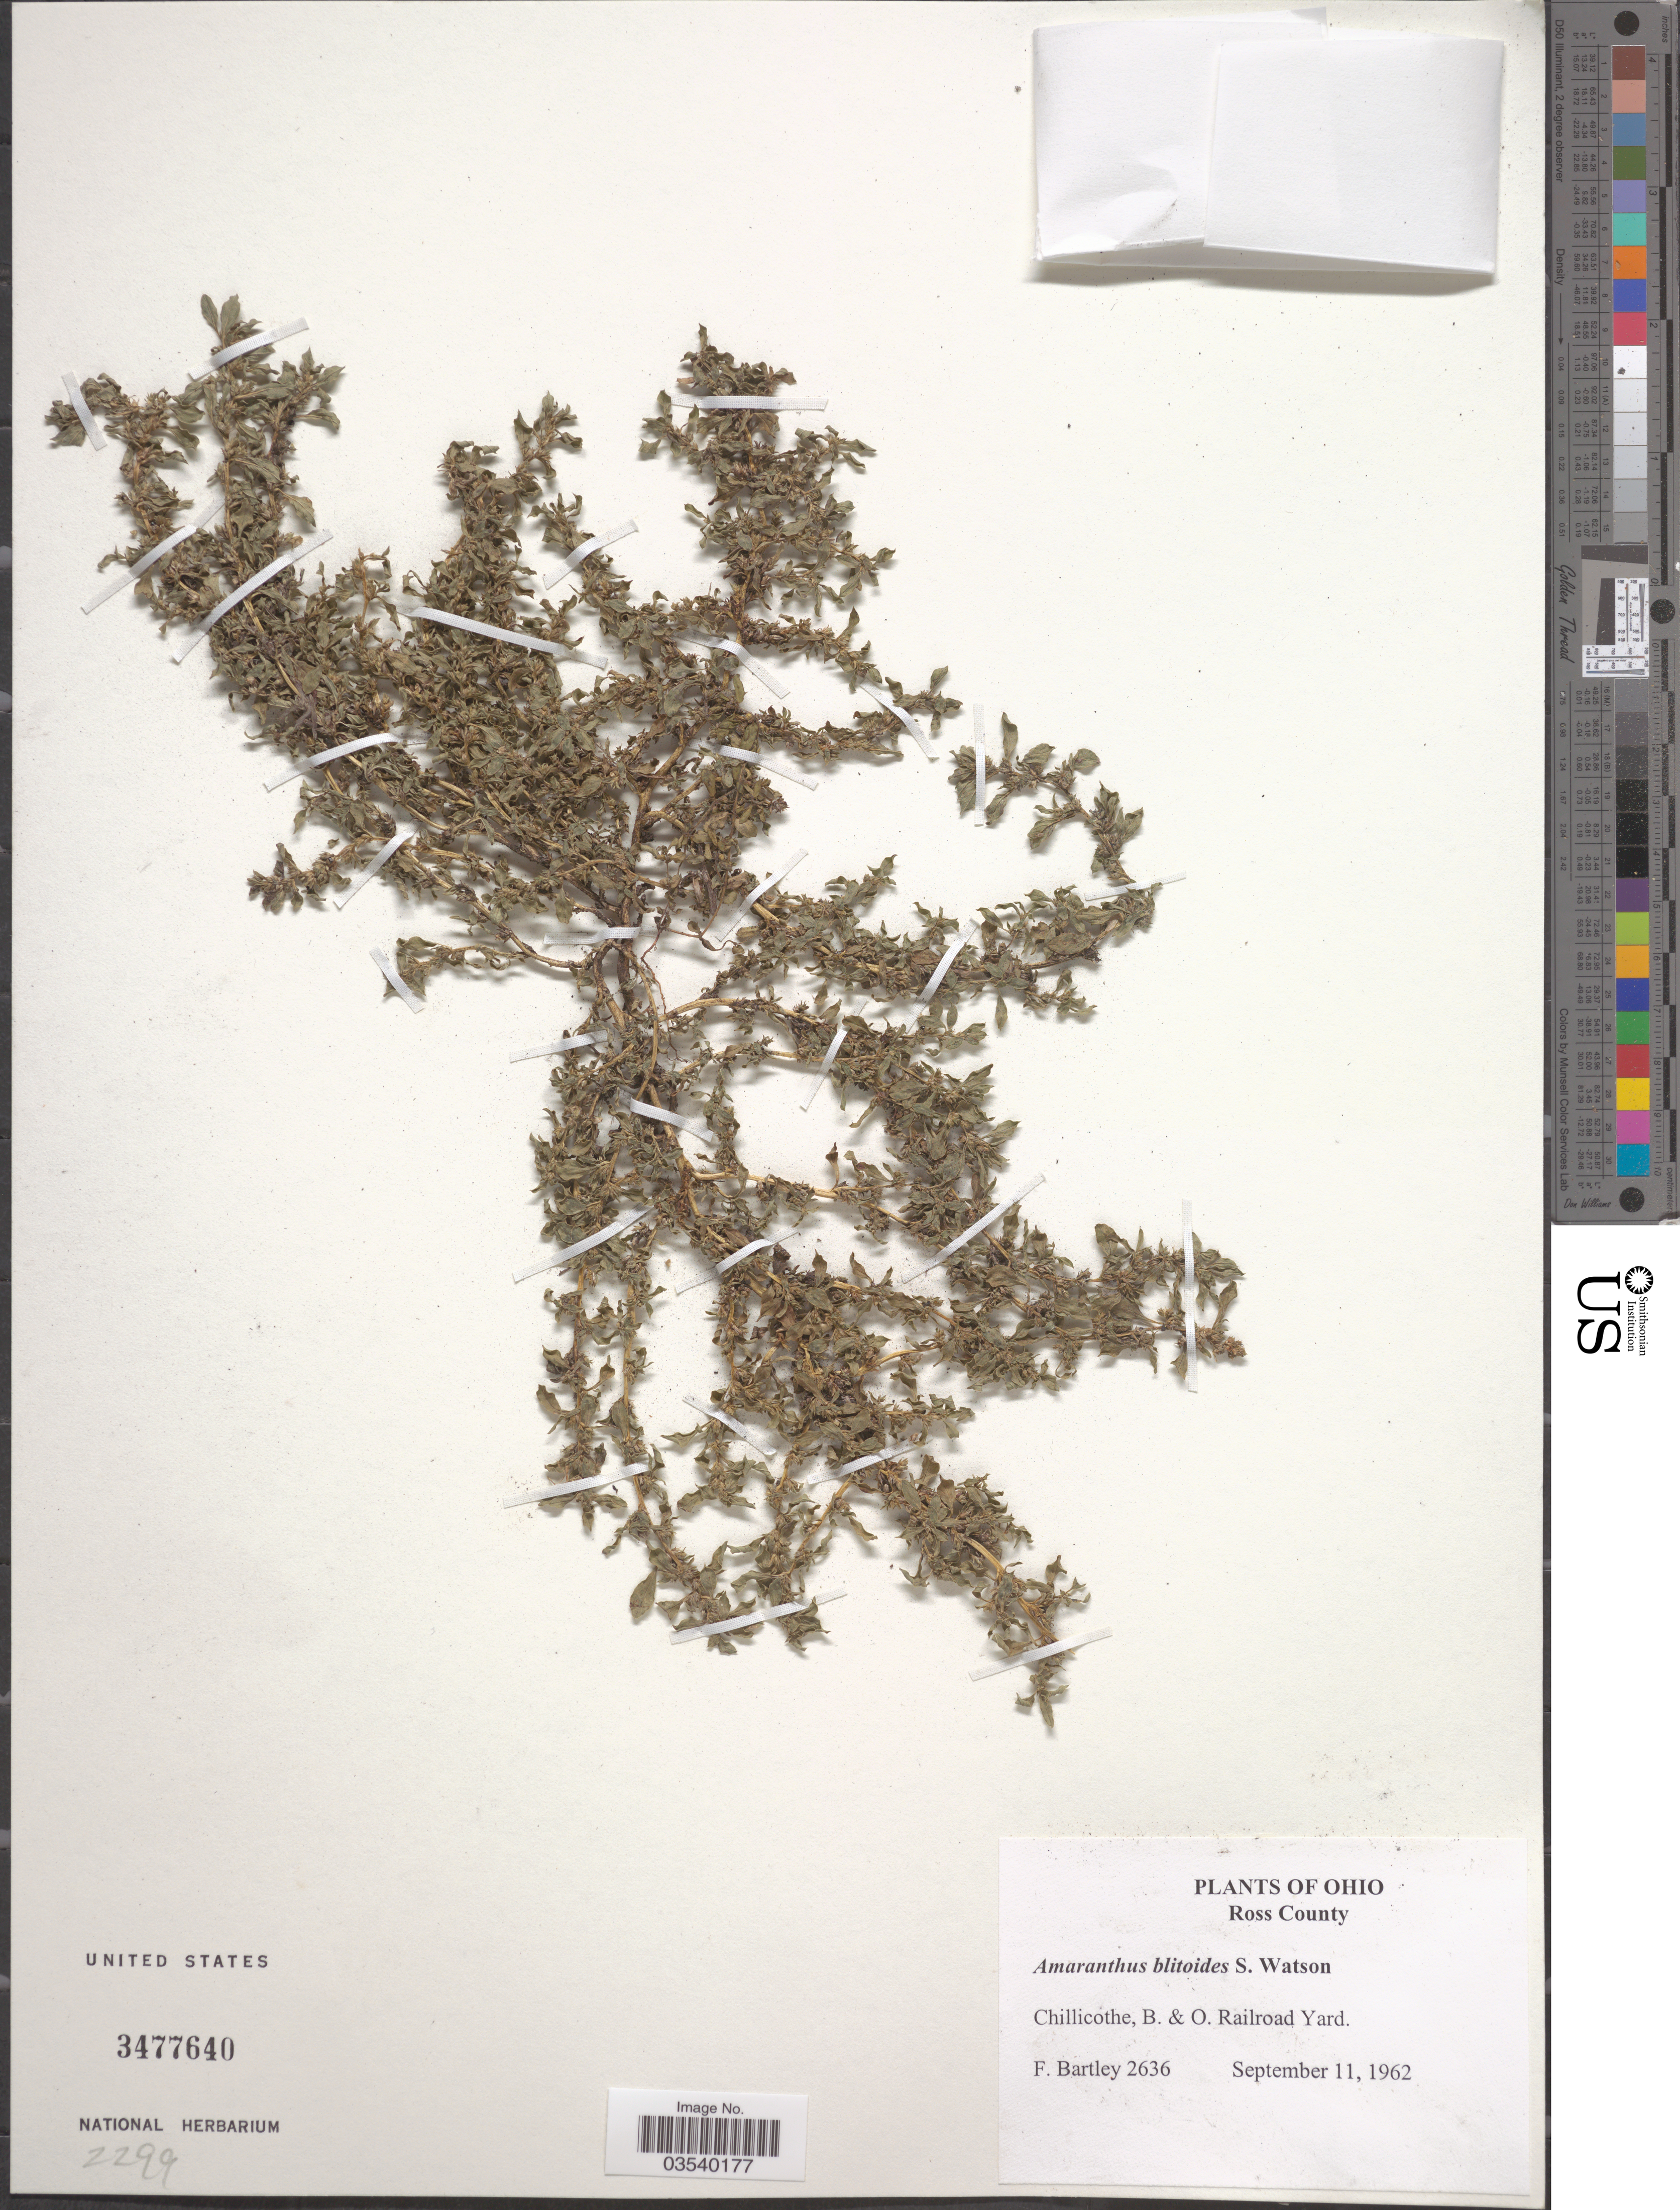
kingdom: Plantae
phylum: Tracheophyta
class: Magnoliopsida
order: Caryophyllales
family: Amaranthaceae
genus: Amaranthus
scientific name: Amaranthus blitoides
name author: S. Watson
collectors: F. Bartley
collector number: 2636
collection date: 1962-09-11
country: United States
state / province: Ohio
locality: Ross County. Chillicothe, B. & O. Railroad Yard.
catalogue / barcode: US 3477640